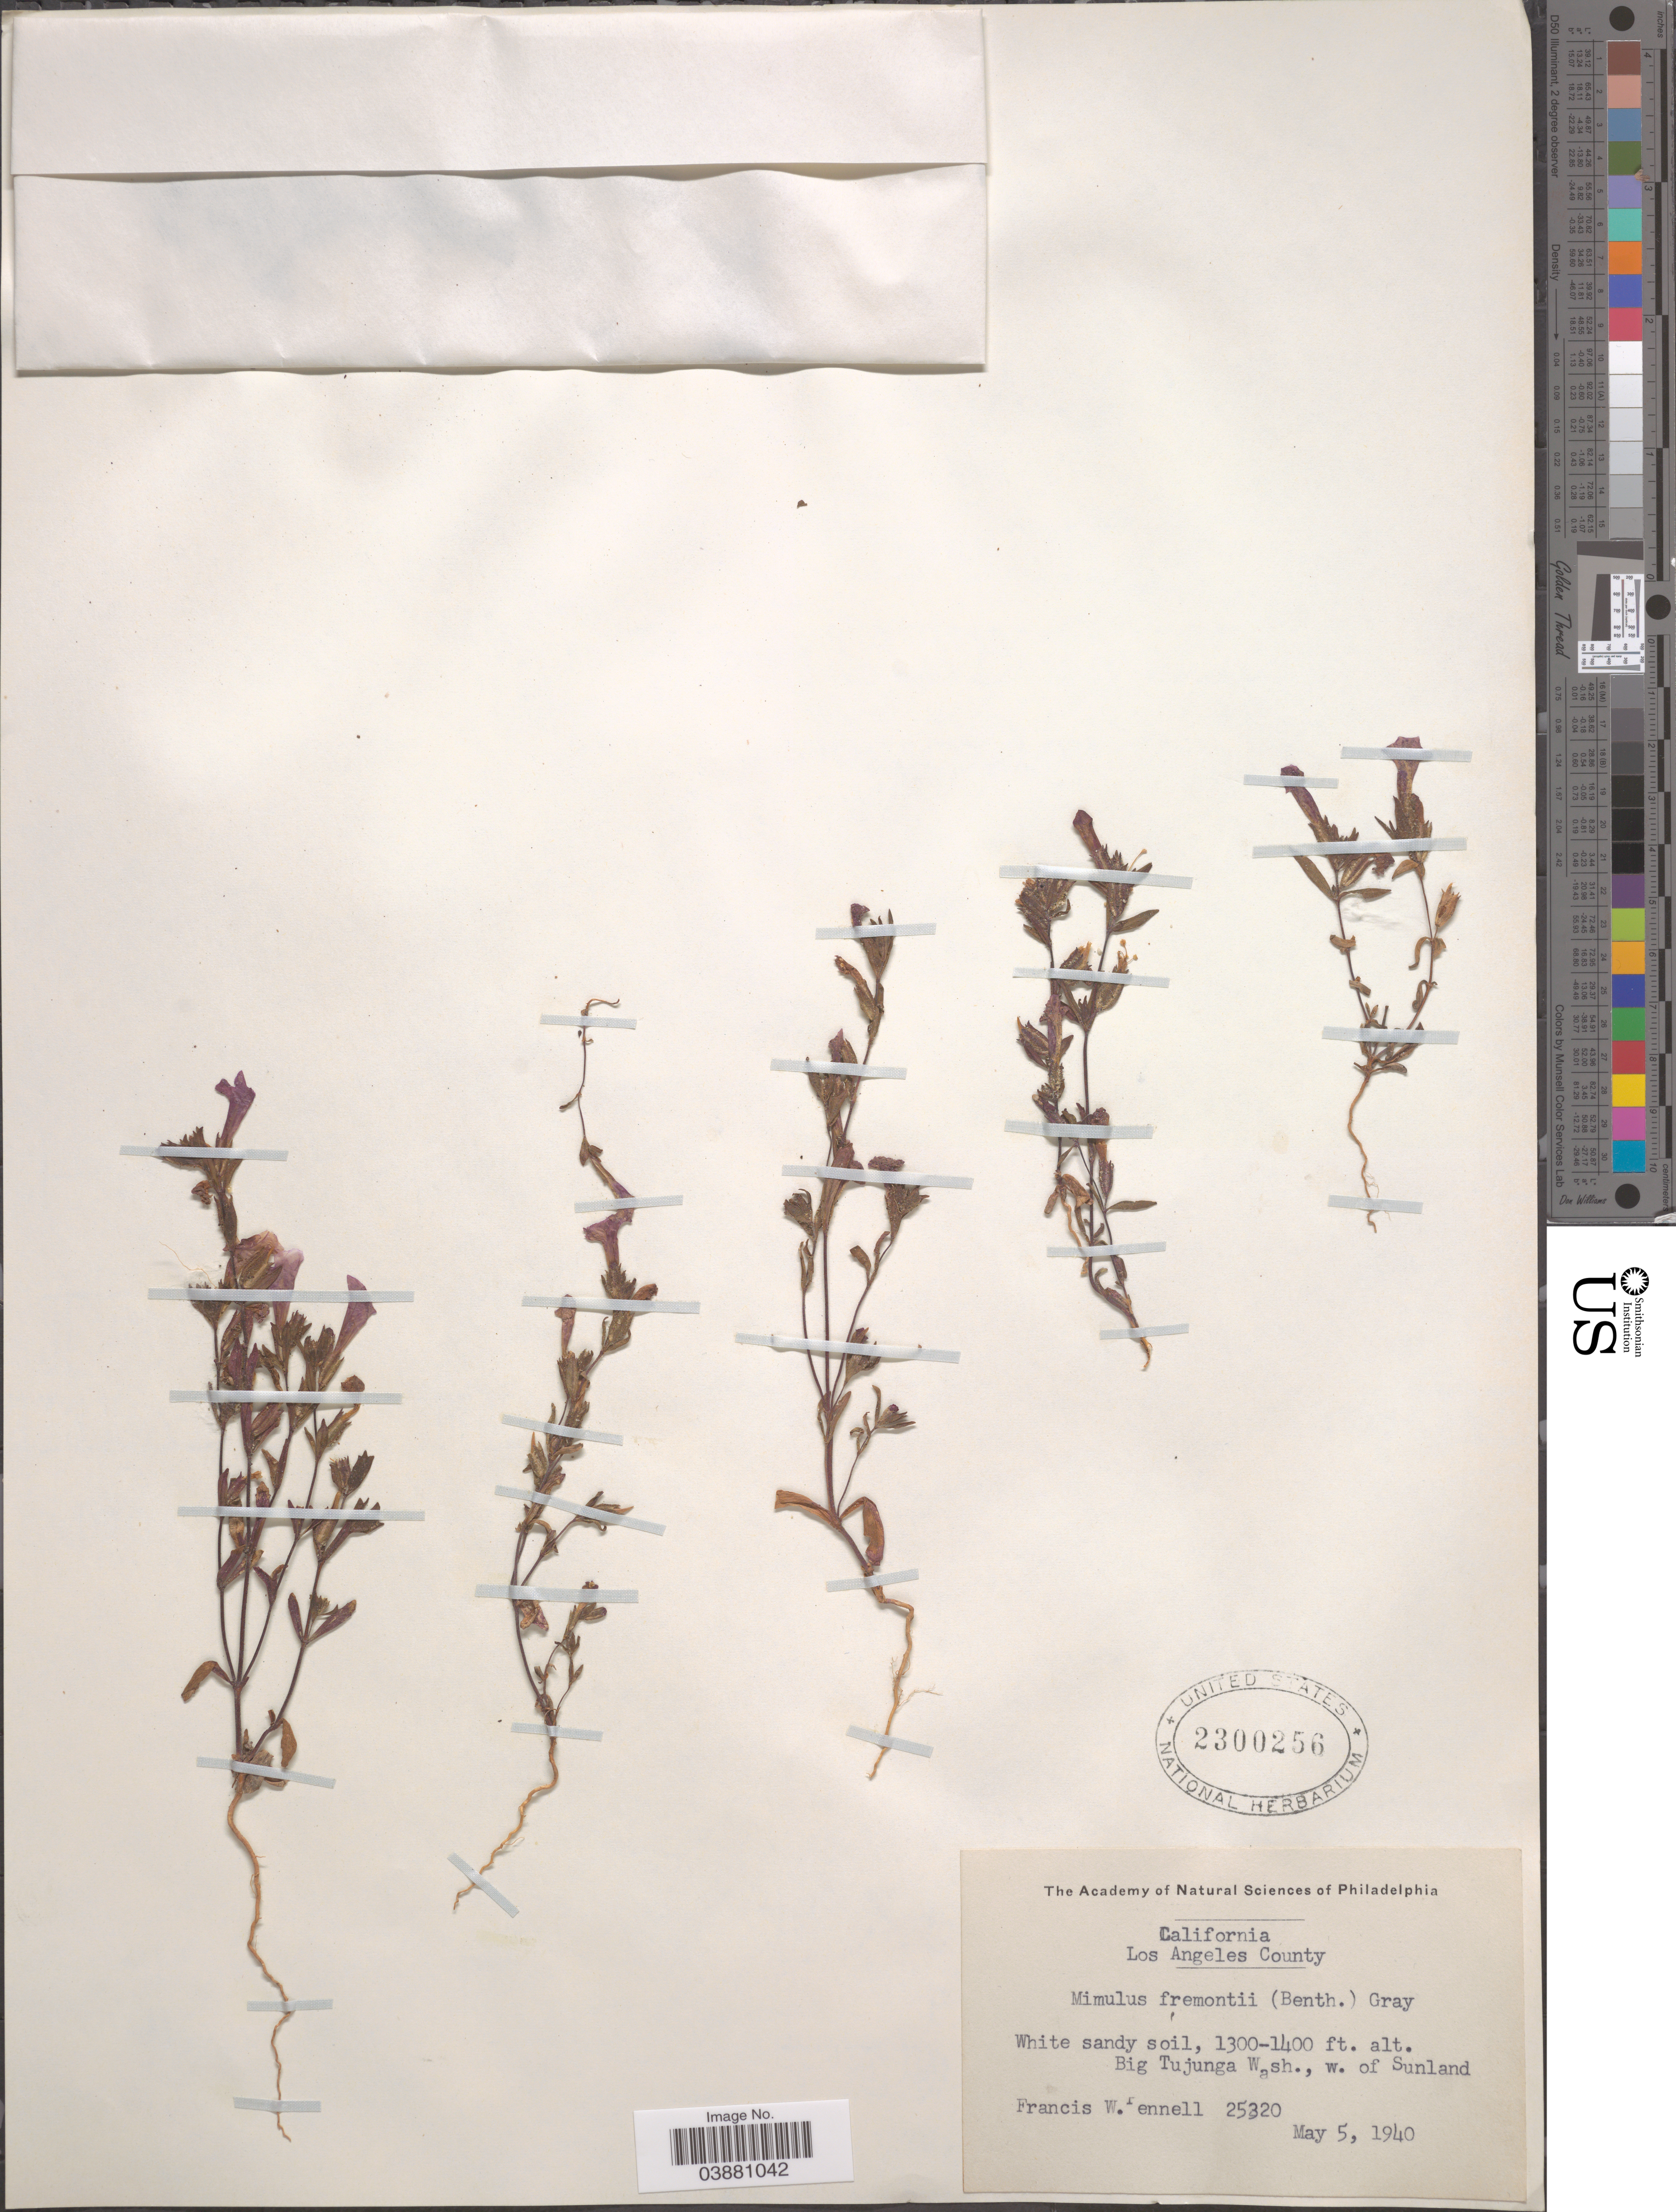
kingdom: Plantae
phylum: Tracheophyta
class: Magnoliopsida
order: Lamiales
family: Phrymaceae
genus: Mimulus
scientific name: Mimulus fremontii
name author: (Benth.) A. Gray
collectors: F. W. Pennell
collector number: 25320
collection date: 1940-05-05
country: United States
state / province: California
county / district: Los Angeles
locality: Los Angeles County. Big Tujunga Wash., w. of Sunland.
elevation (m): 396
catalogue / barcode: US 2300256